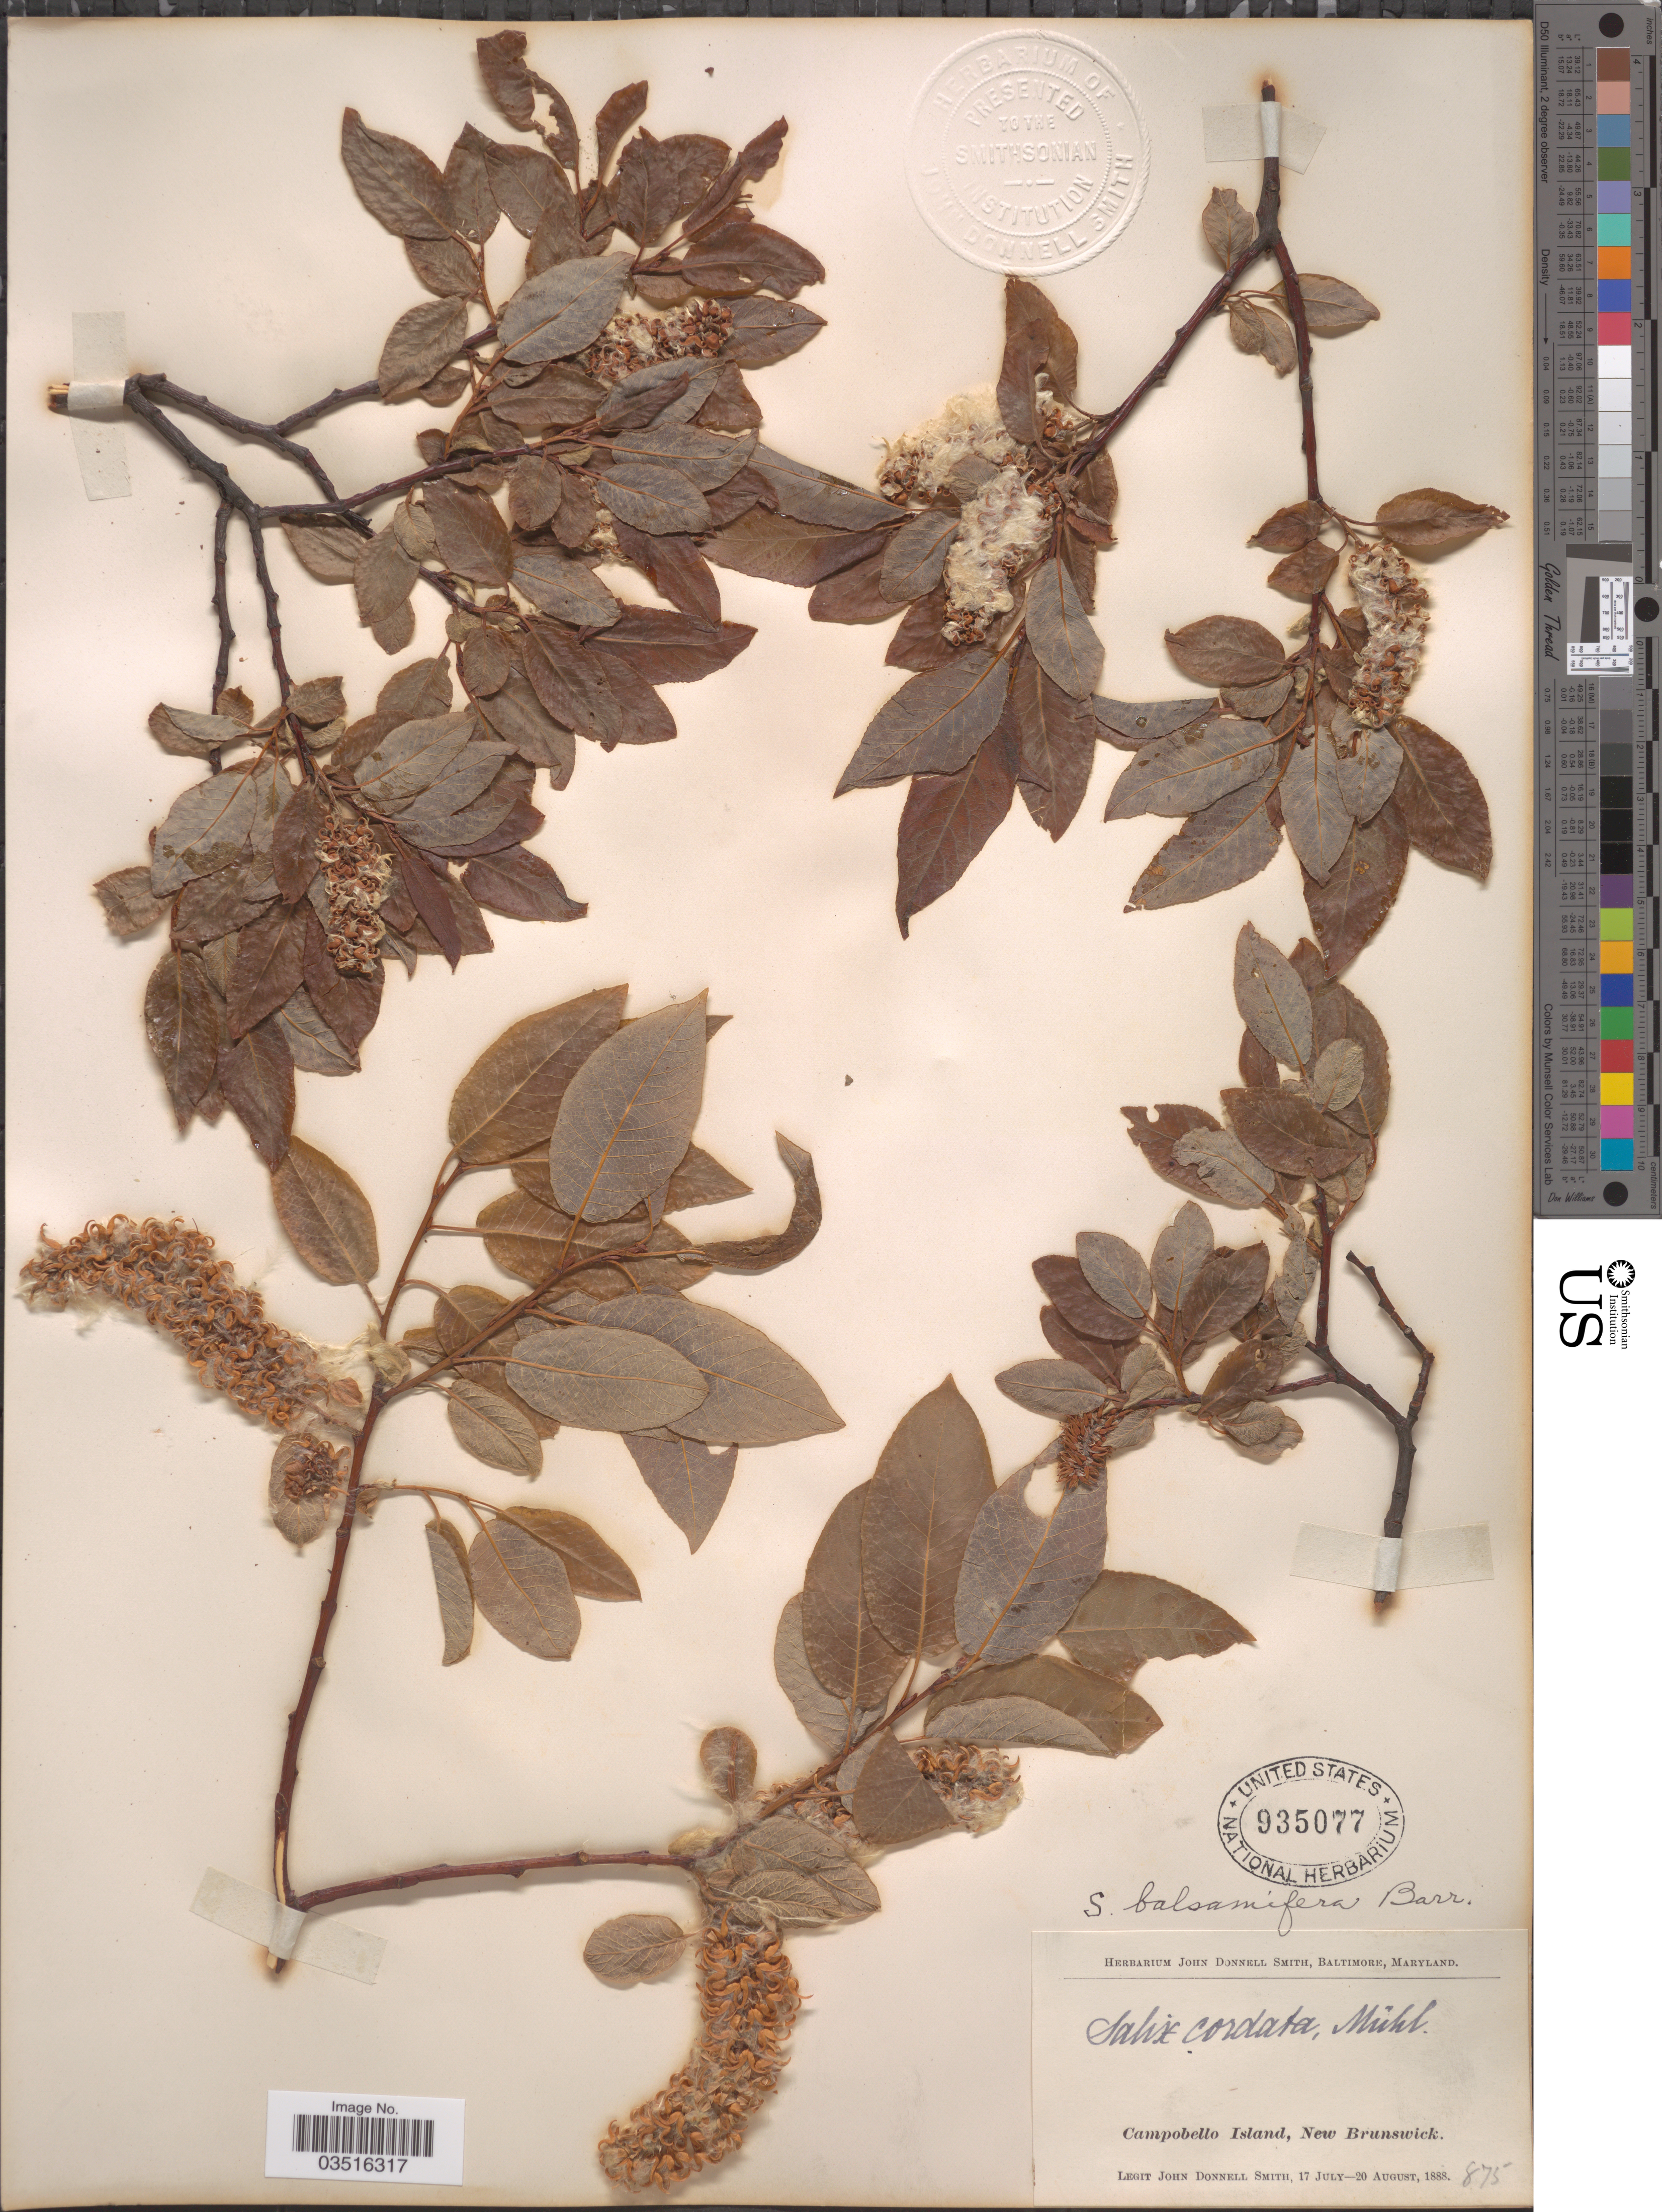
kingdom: Plantae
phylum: Tracheophyta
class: Magnoliopsida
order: Malpighiales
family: Salicaceae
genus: Salix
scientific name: Salix pyrifolia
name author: Ledeb.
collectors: J. Donnell Smith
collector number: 875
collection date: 1888-07-17/1888-08-20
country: Canada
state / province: New Brunswick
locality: Campobello Island.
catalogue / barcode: US 935077